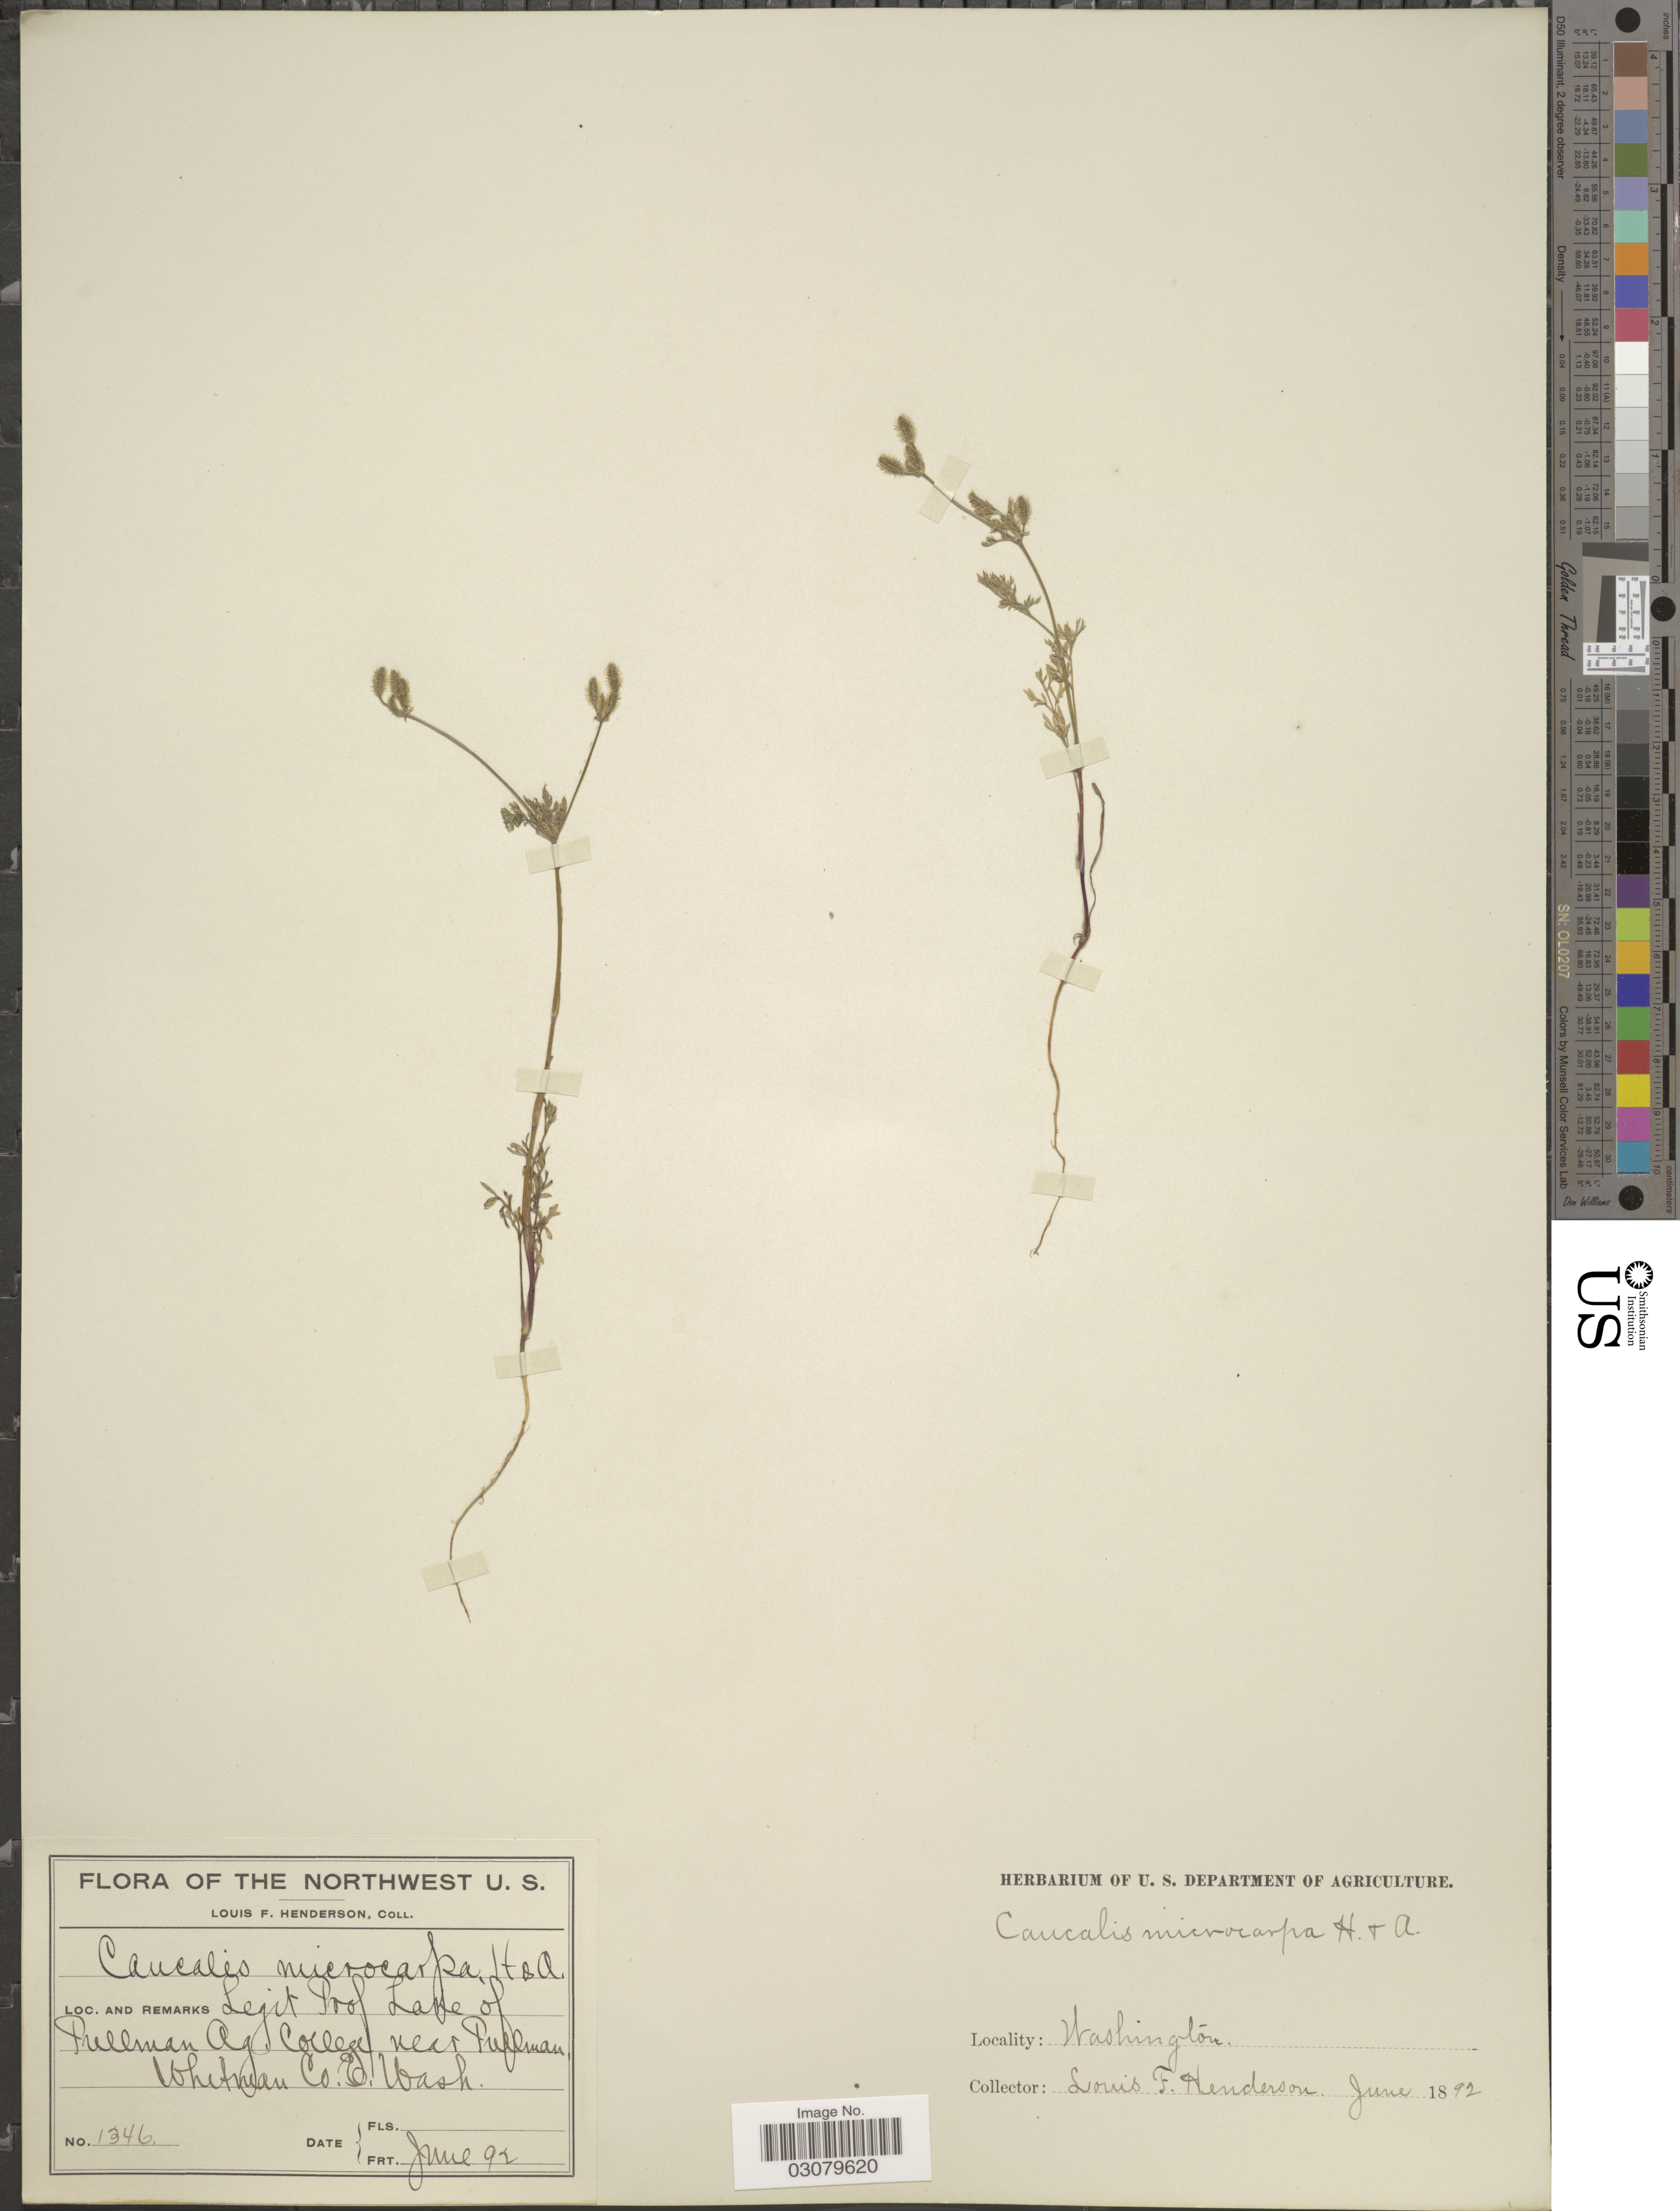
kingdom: Plantae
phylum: Tracheophyta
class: Magnoliopsida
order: Apiales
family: Apiaceae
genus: Caucalis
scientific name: Caucalis microcarpa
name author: Hook. & Arn.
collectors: Lake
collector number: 1346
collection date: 1892-06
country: United States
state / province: Washington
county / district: Whitman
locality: Near Pullman, Whitman Co.